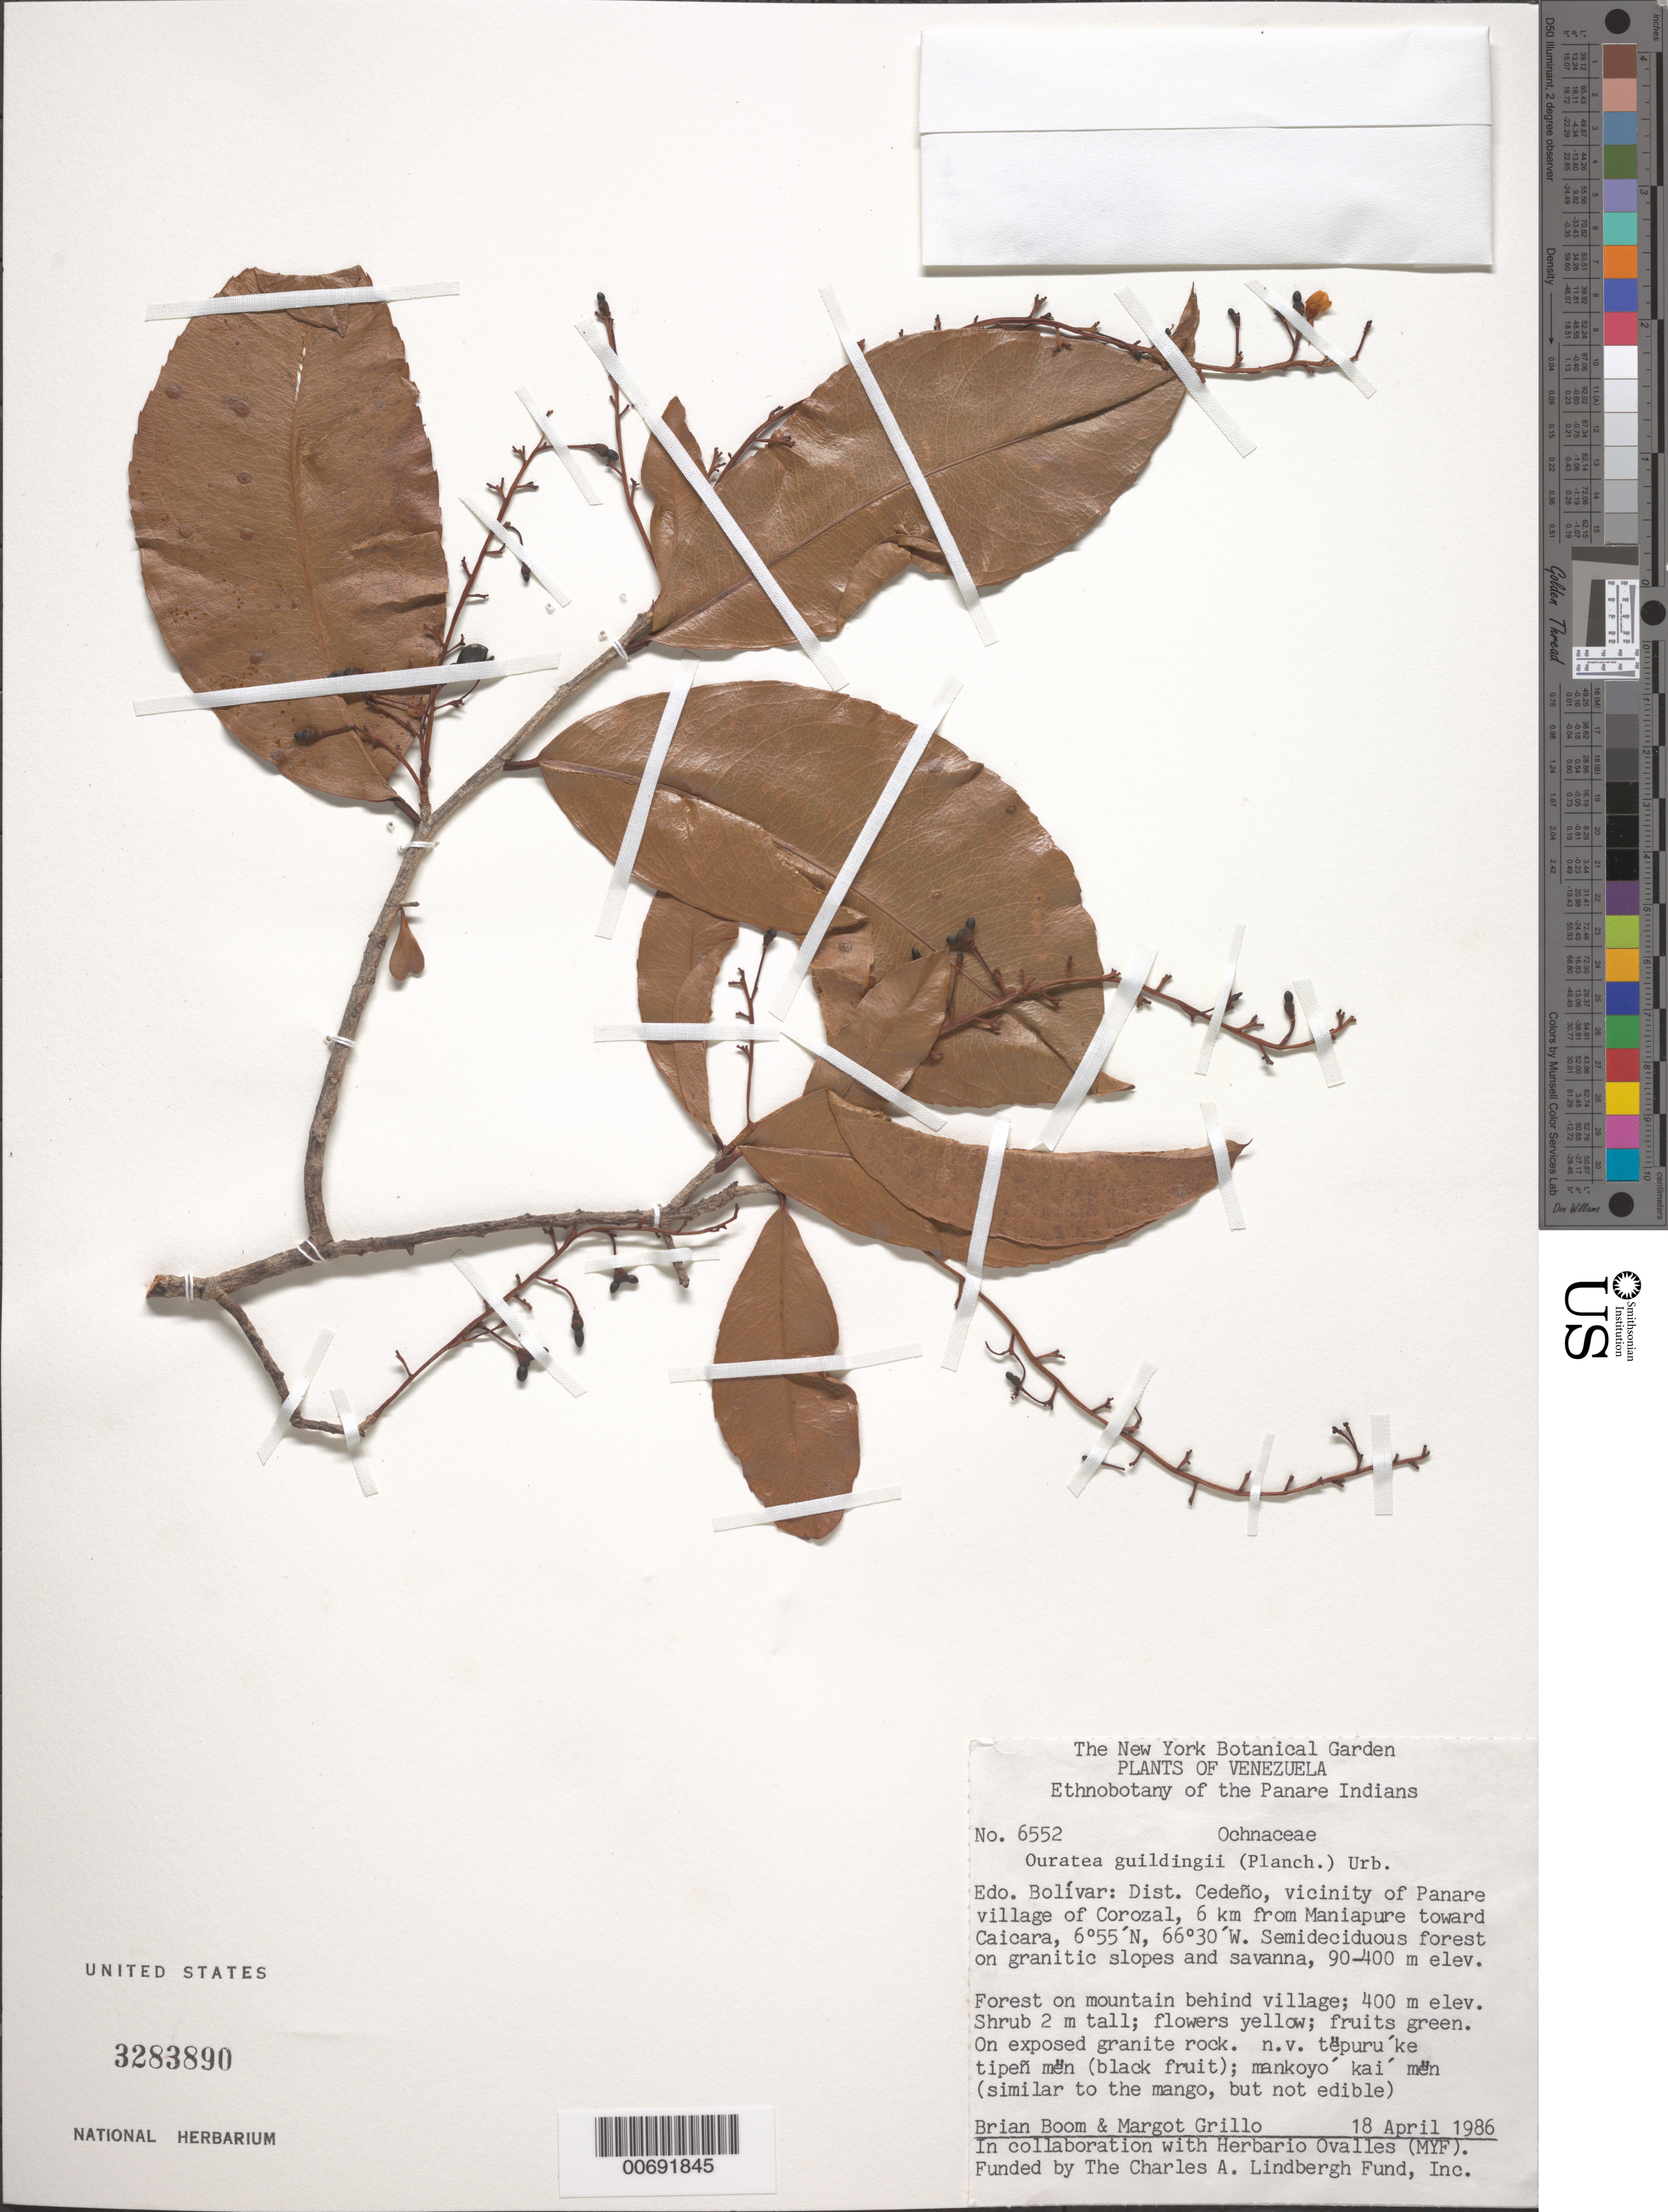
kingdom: Plantae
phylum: Tracheophyta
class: Magnoliopsida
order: Malpighiales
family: Ochnaceae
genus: Ouratea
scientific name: Ouratea guildingii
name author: (Planch.) Urb.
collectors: B. M. Boom & M. Grillo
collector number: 6552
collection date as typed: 18-Apr-86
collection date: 1986-04-18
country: Venezuela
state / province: Bolívar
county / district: Cedeño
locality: Panare village of Corozal, vic., 6 km from Maniapure toward Caicara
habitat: Exposed granite rock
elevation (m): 400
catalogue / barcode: US 3283890